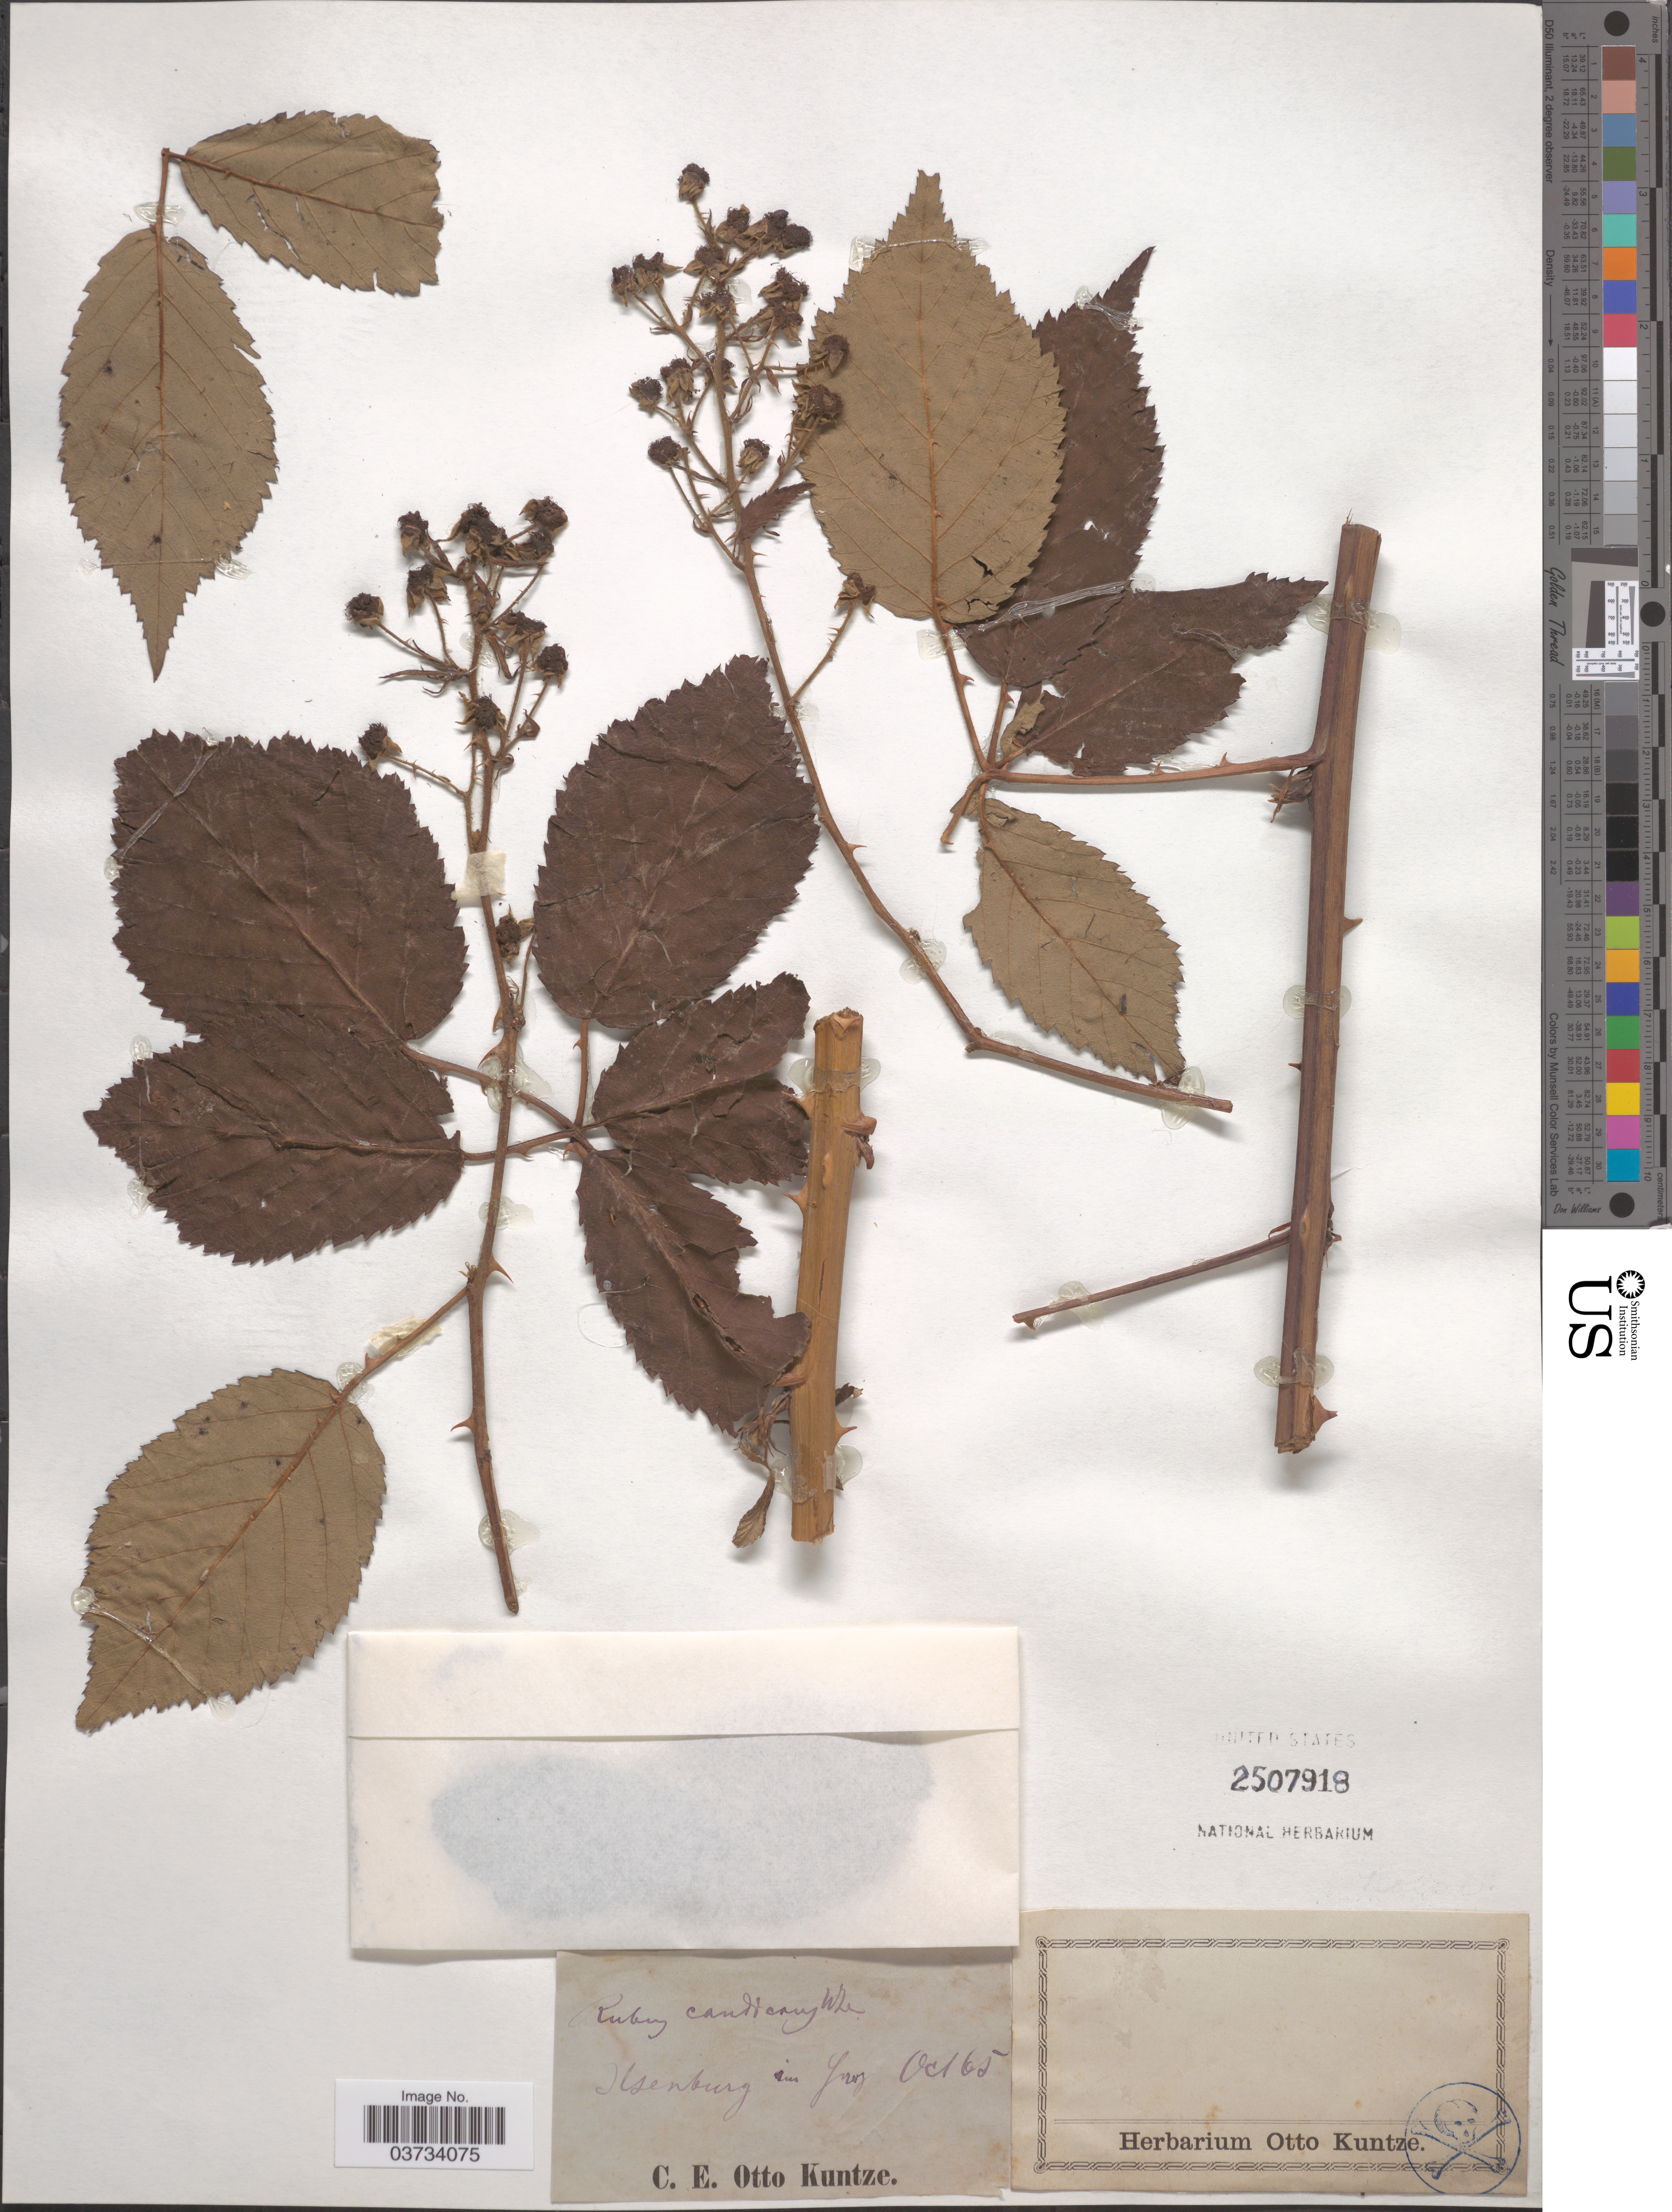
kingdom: Plantae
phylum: Tracheophyta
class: Magnoliopsida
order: Rosales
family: Rosaceae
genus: Rubus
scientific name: Rubus candicans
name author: Weihe ex Rchb.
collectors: C.E.O. Kuntze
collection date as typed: Transcribed d/m/y: /10/65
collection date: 1865-10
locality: Ilsenburg im Gros [interpreted].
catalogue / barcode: US 2507918